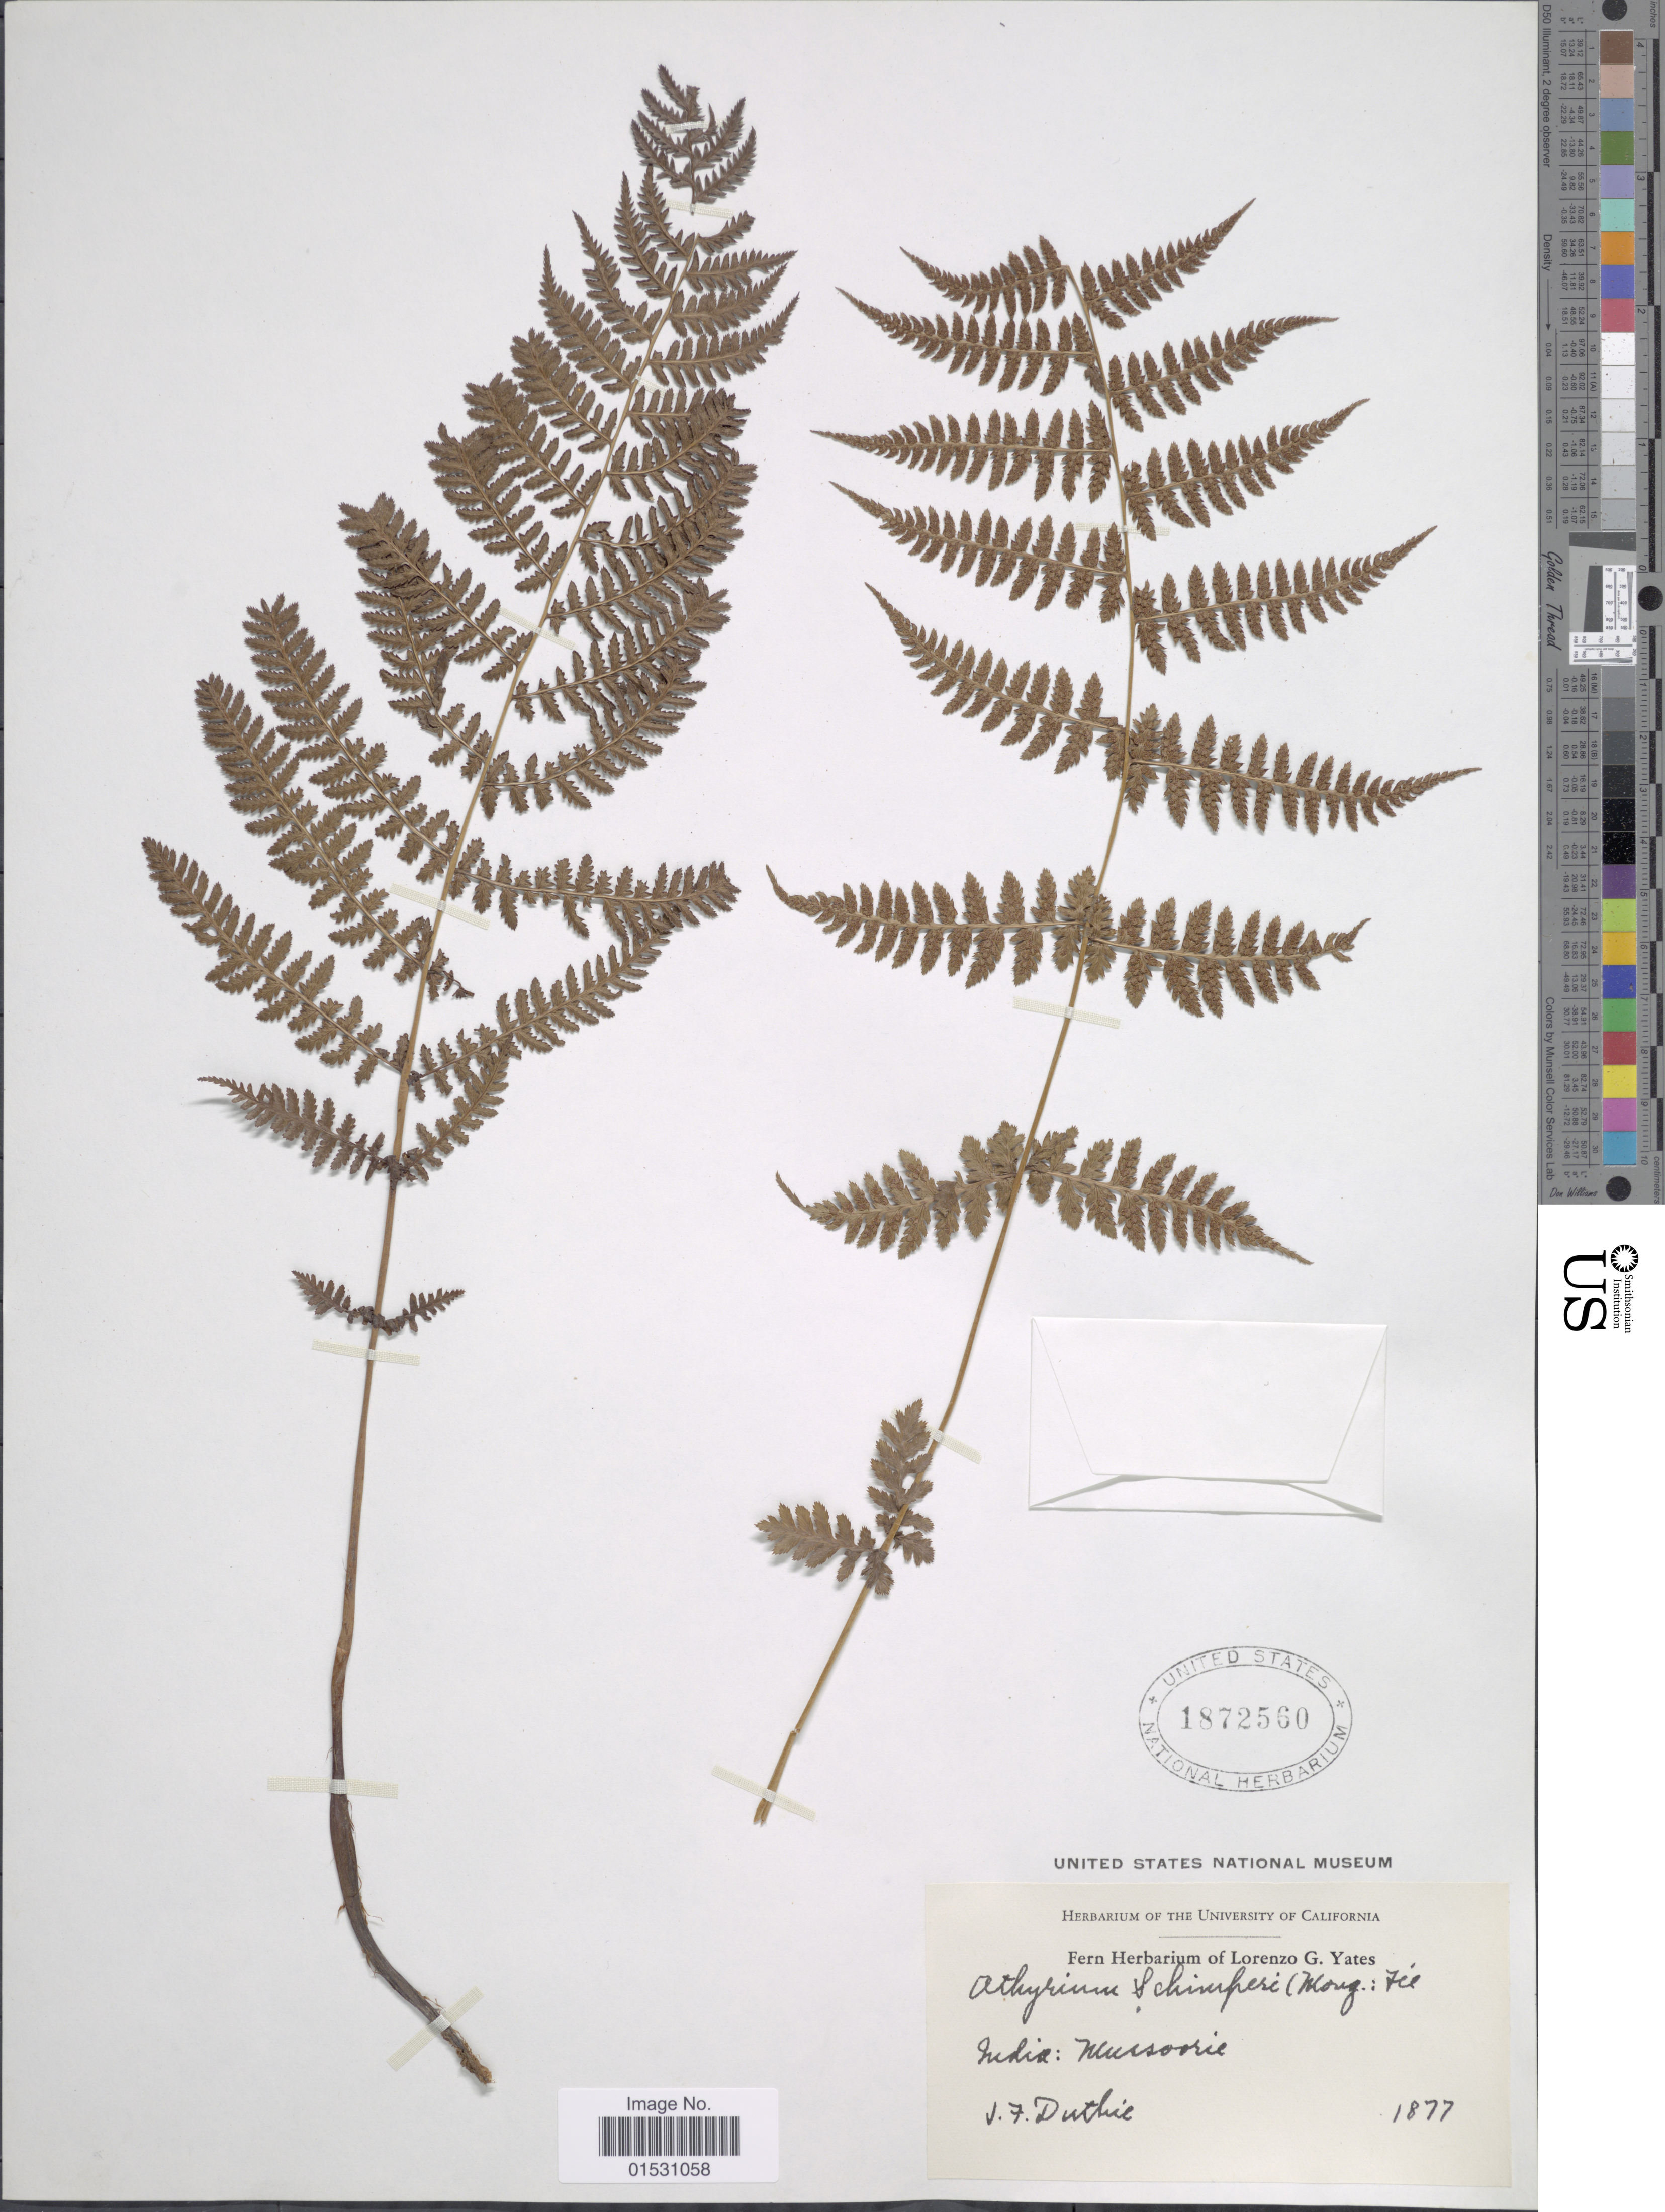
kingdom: Plantae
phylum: Tracheophyta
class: Polypodiopsida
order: Polypodiales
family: Athyriaceae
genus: Athyrium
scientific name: Athyrium schimperi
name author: Mougeot ex Fée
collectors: J. F. Duthie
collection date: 1877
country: India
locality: Mussoorie.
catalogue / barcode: US 1872560